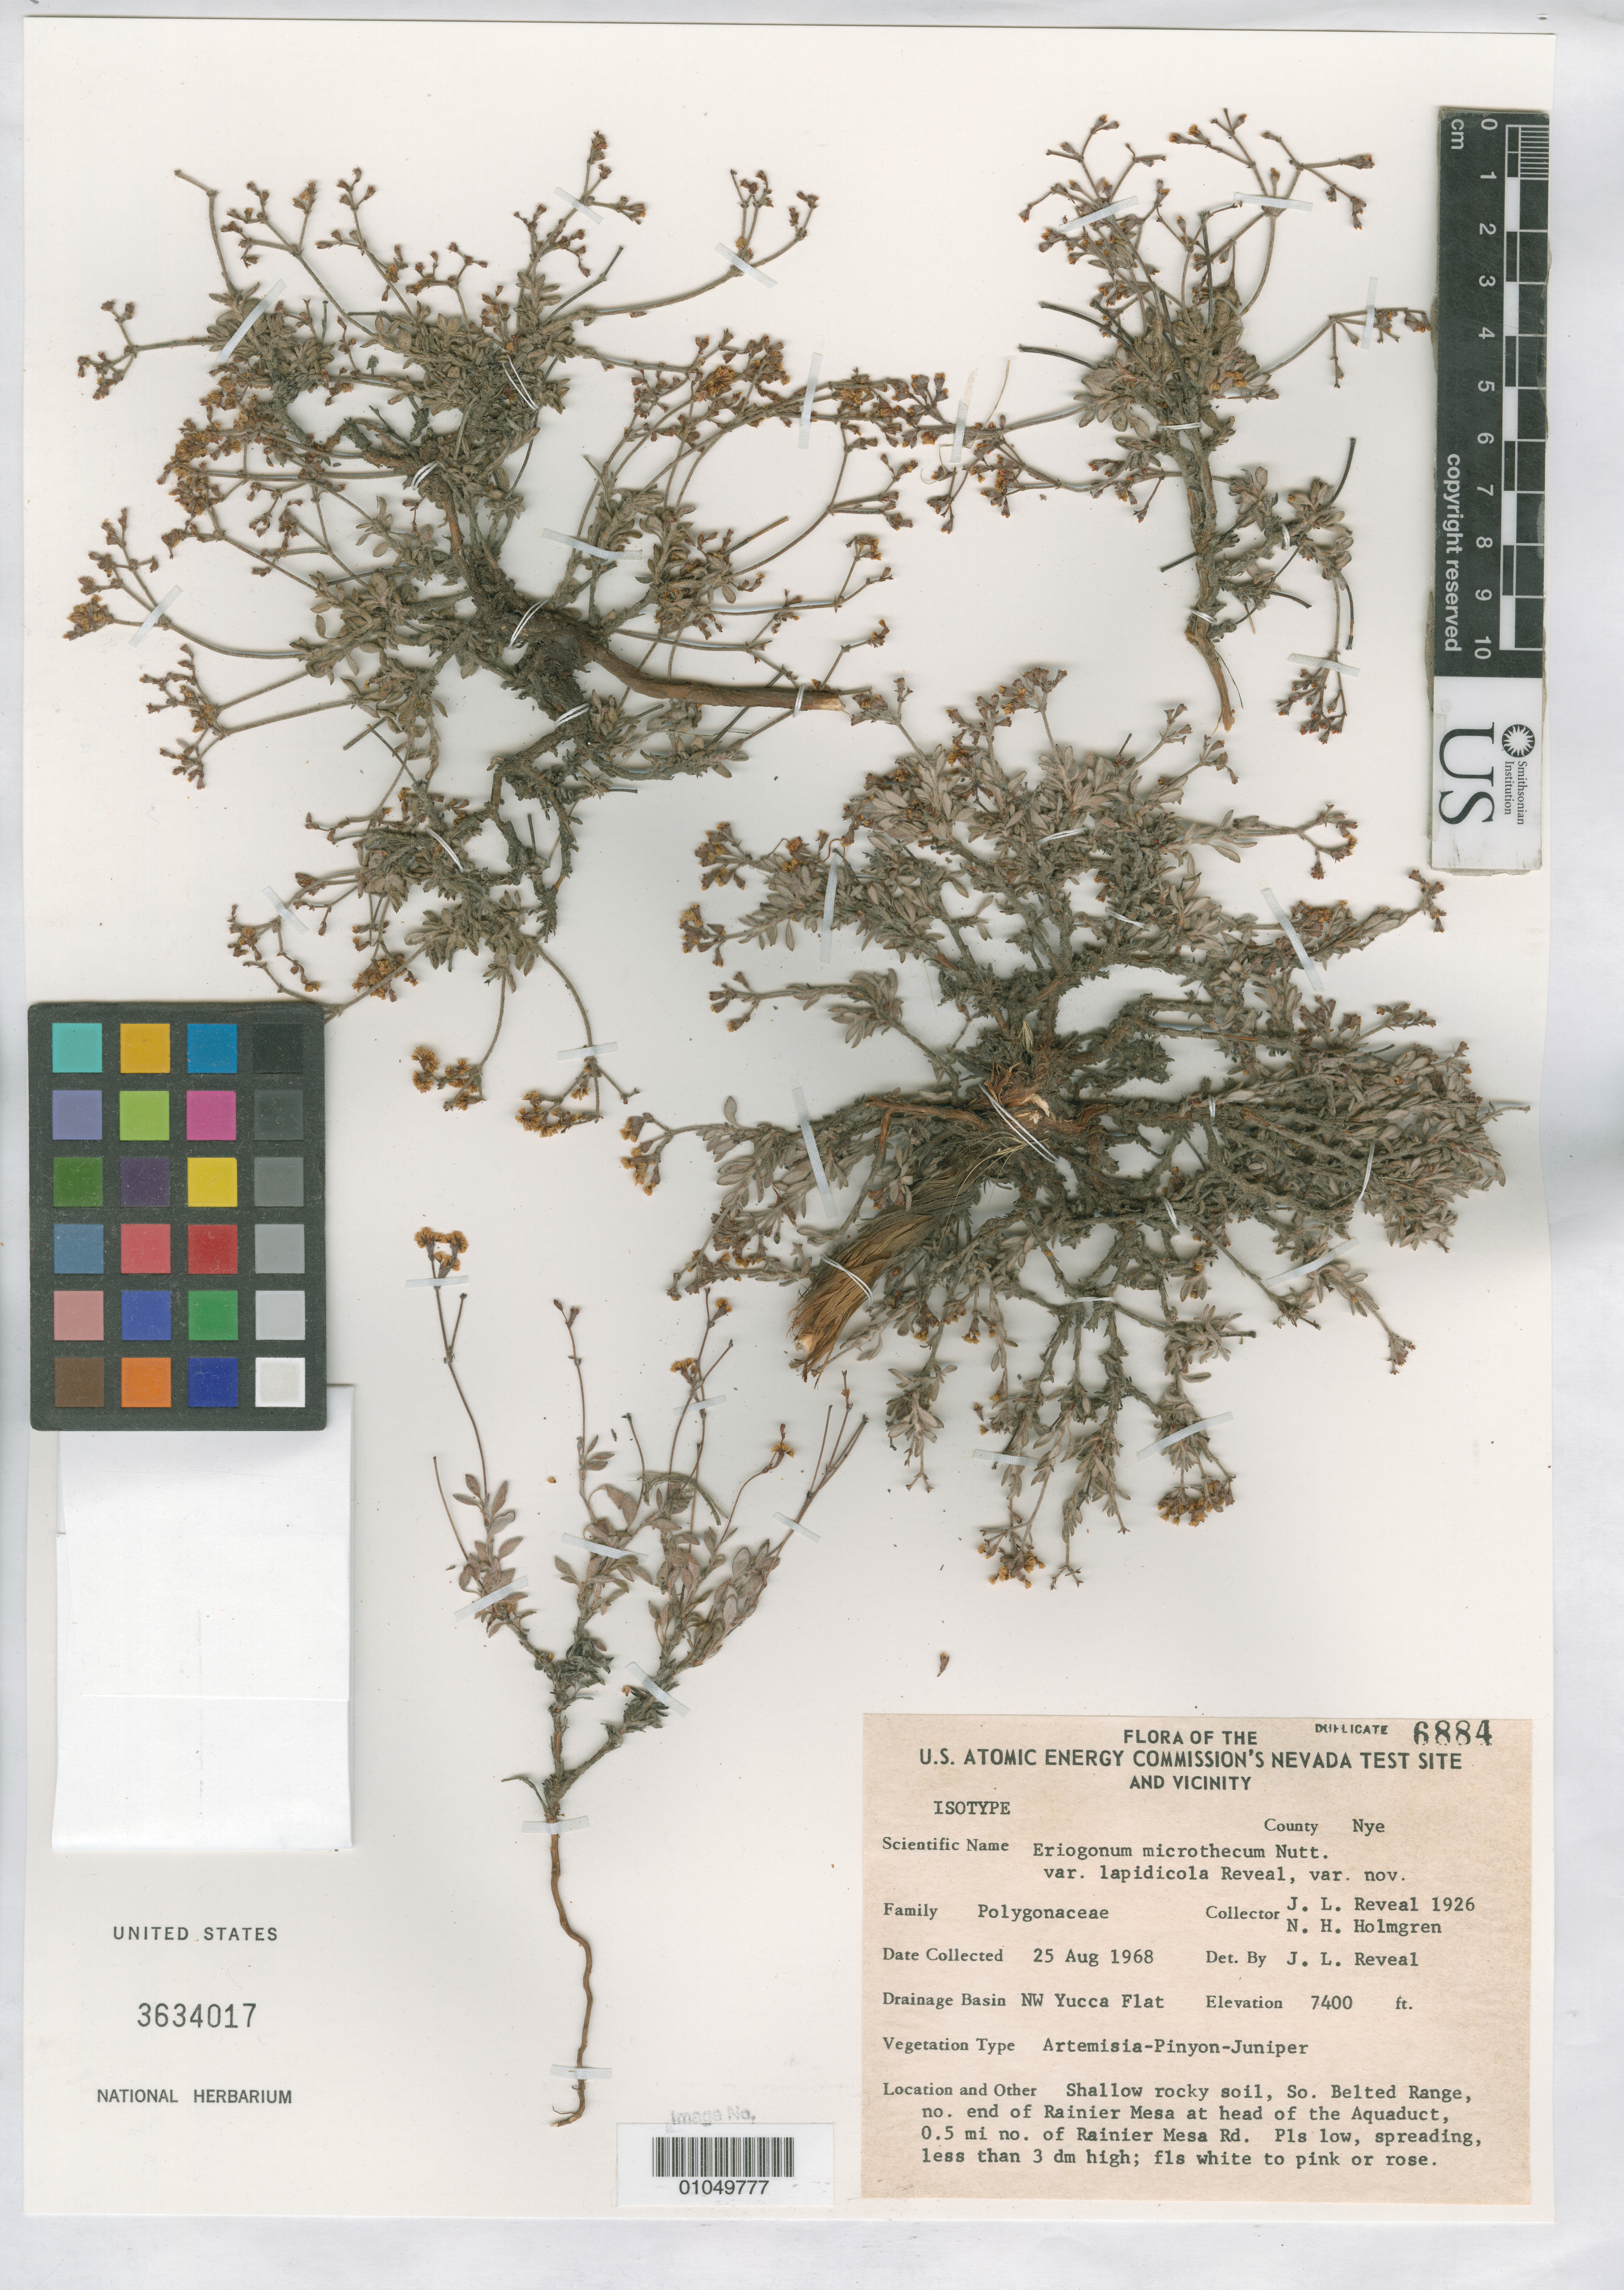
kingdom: Plantae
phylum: Tracheophyta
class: Magnoliopsida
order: Caryophyllales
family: Polygonaceae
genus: Eriogonum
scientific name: Eriogonum microtheca var. lapidicola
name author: Reveal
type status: Isotype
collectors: J. L. Reveal & N. H. Holmgren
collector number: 1926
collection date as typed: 25 Aug 1968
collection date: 1968-08-25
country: United States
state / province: Nevada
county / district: Nye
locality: Nevada test site and vicinity, NW Yucca Flat, So. Belted Range, no. end of Rainier Mesa at head of the Aqueduct, 0.5 mi. N of Rainier Mesa Rd.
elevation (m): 2256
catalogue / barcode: US 3634017